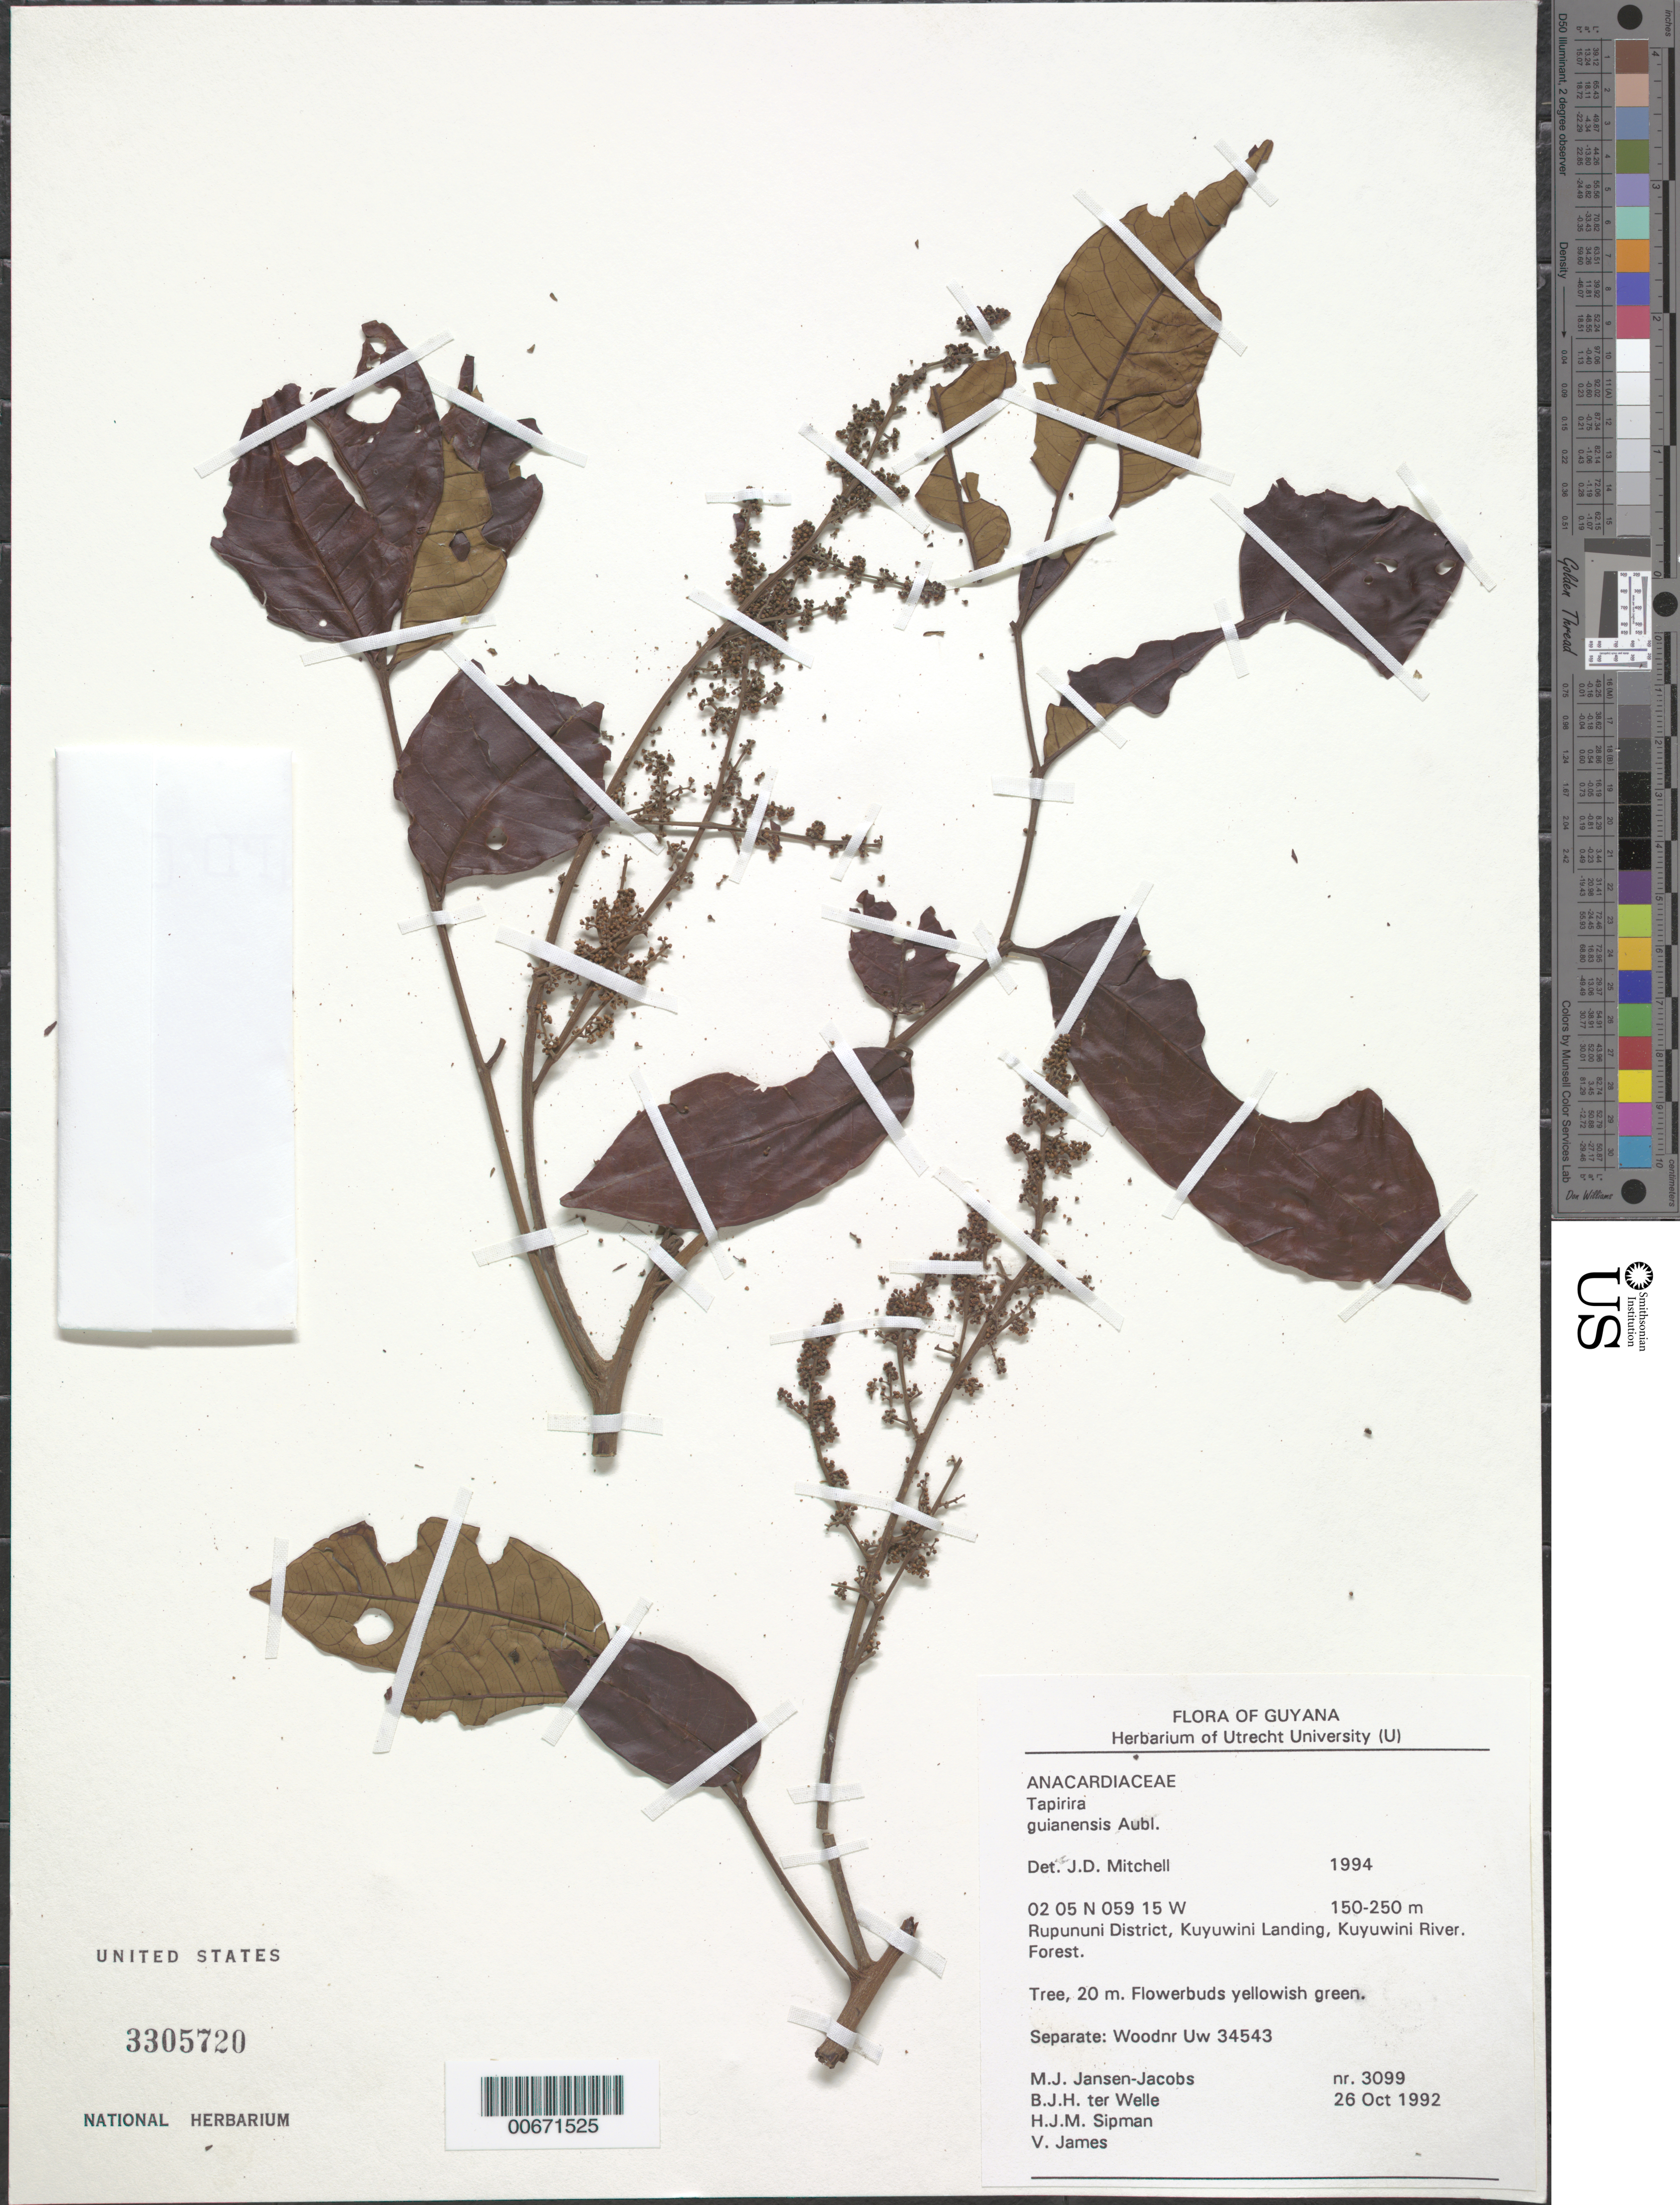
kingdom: Plantae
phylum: Tracheophyta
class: Magnoliopsida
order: Sapindales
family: Anacardiaceae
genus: Tapirira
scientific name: Tapirira guianensis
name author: Aubl.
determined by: Mitchell, John D.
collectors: M. J. Jansen-Jacobs, B. Welle, H. J. M. Sipman & V. James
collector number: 3099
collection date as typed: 26-Oct-92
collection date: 1992-10-26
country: Guyana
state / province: U. Takutu-U. Essequibo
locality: Kuyuwini Landing, Kuyuwini River, Rupununi District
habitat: Forest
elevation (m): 150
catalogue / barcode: US 3305720